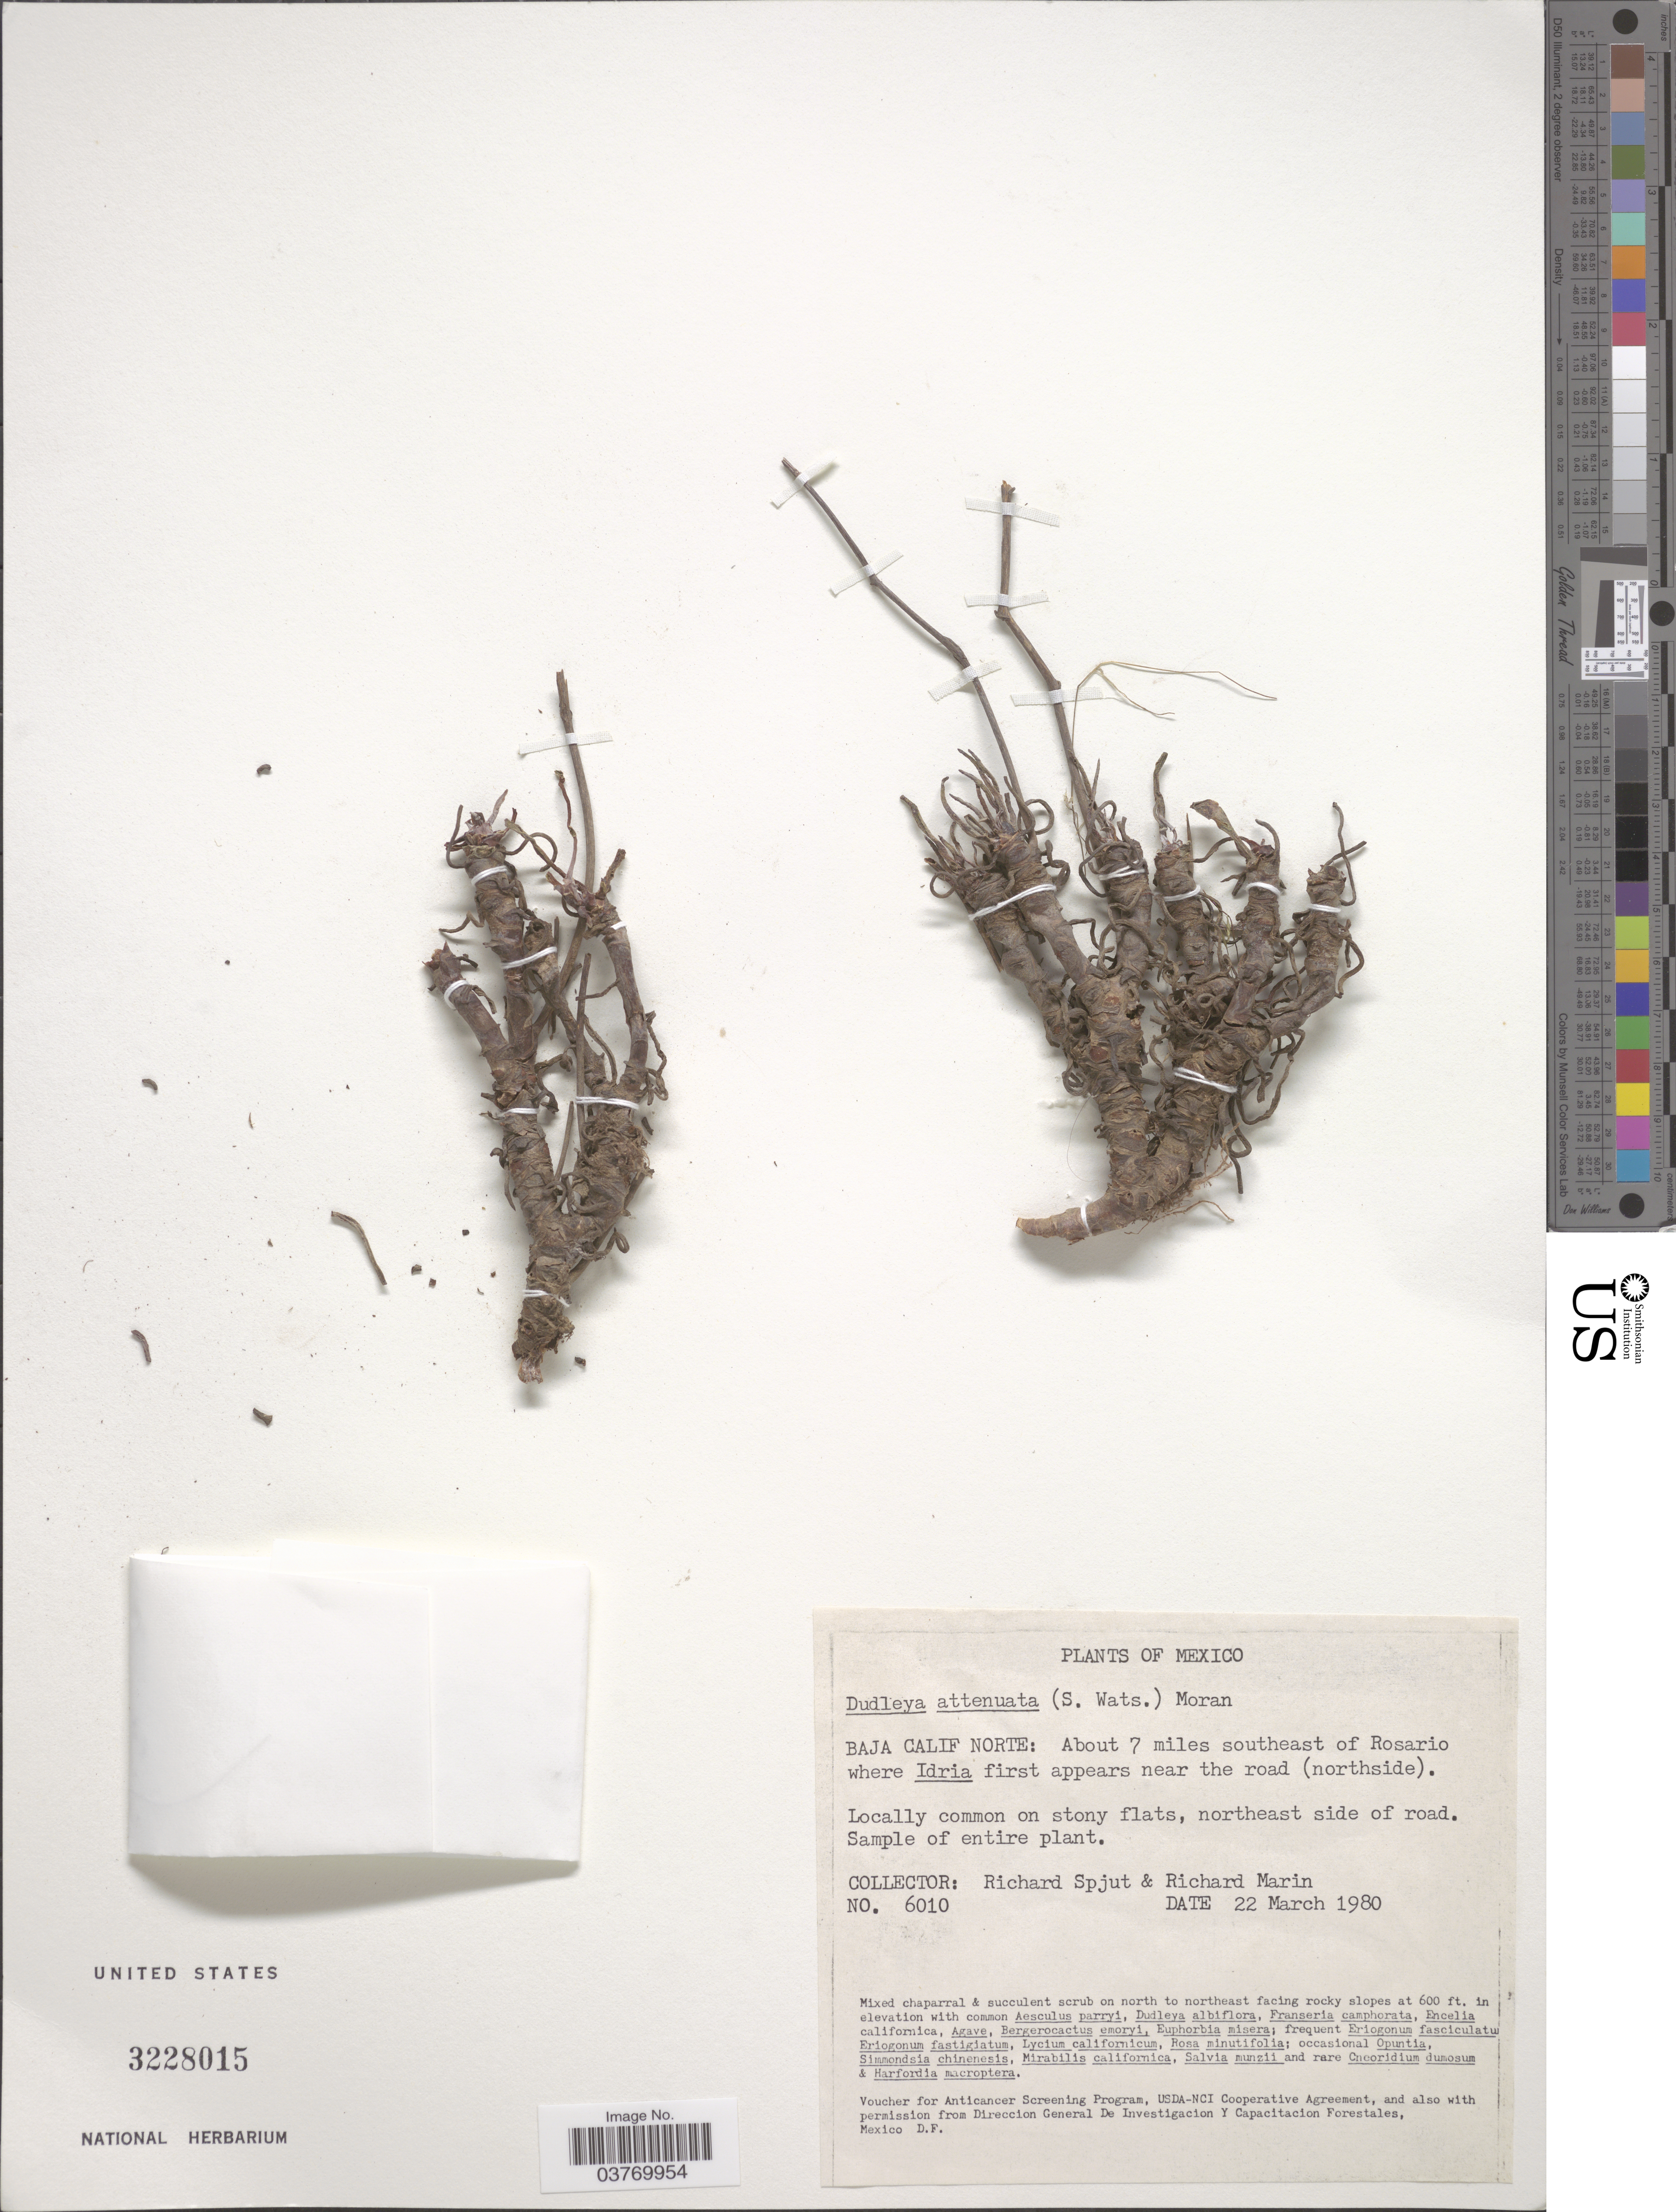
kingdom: Plantae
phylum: Tracheophyta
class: Magnoliopsida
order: Saxifragales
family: Crassulaceae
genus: Dudleya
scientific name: Dudleya attenuata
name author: (S. Watson) Moran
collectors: R. Spjut & R. Marin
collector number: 6010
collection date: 1980-03-22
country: Mexico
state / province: Baja California Norte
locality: Baja Calif Norte: About 7 miles southeast of Rosario where Idria first appears near the road ( northside). Locally common on stony flats, northeast side of road.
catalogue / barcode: US 3228015